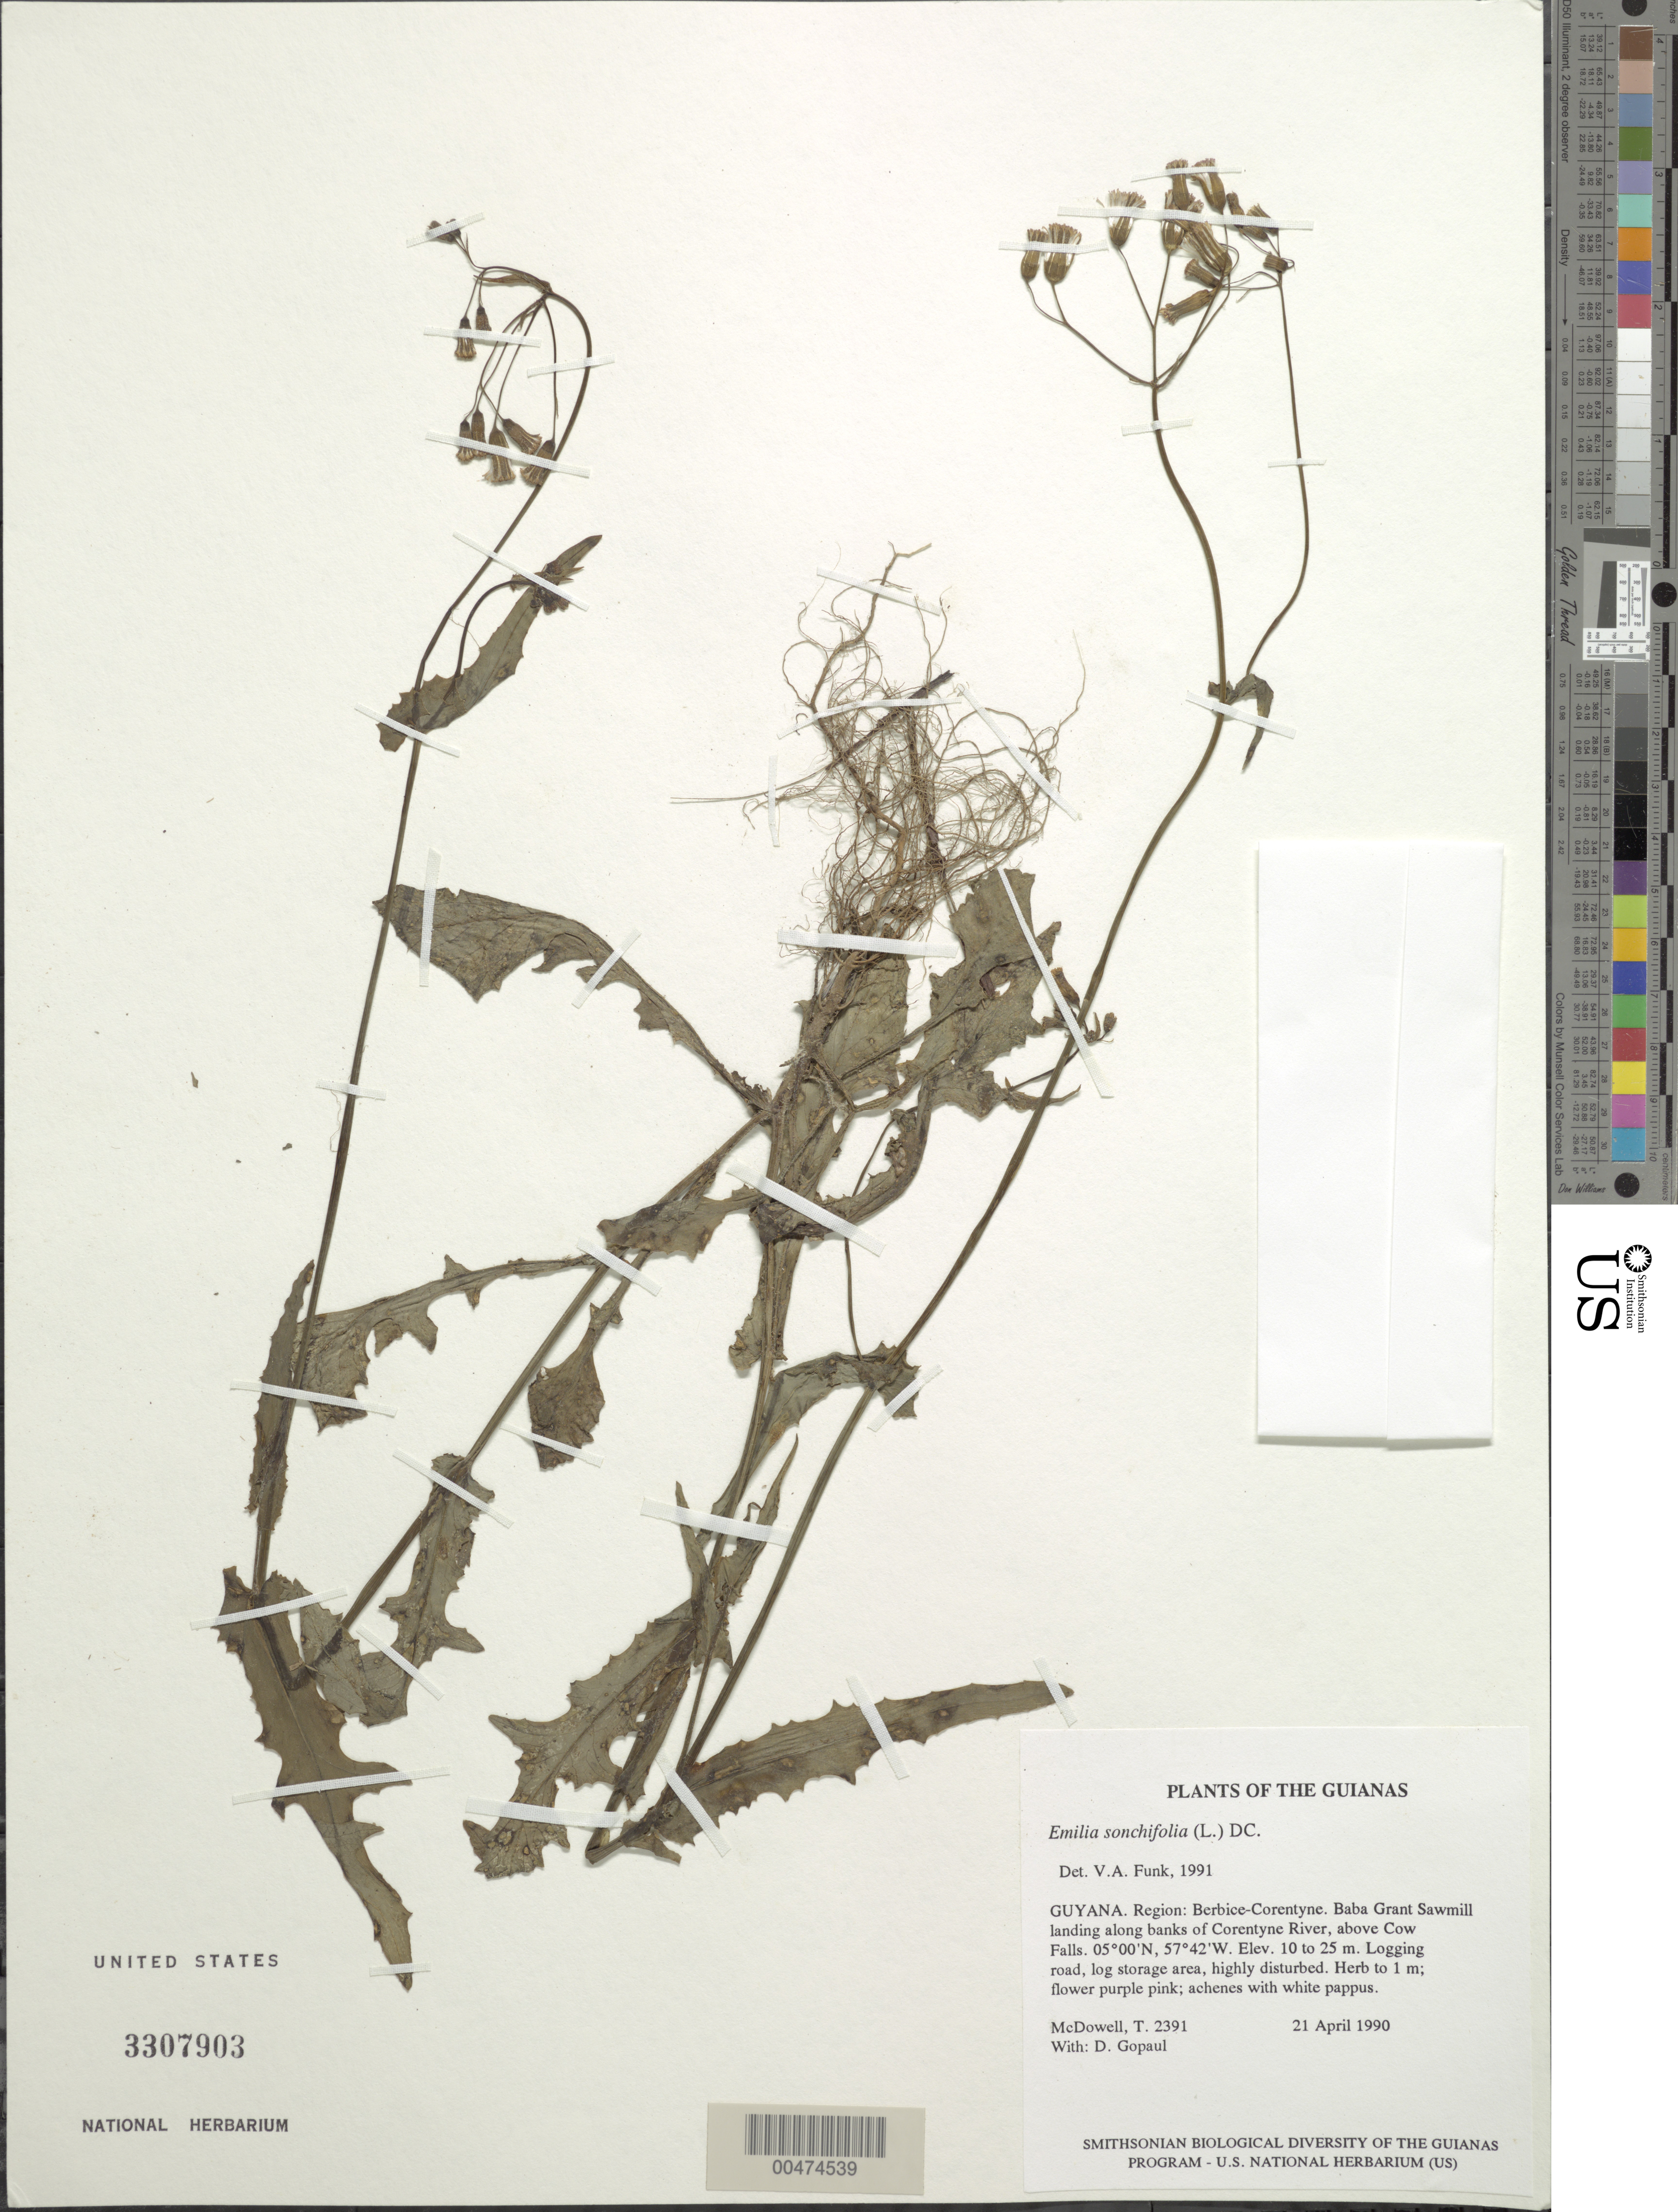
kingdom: Plantae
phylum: Tracheophyta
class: Magnoliopsida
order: Asterales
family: Asteraceae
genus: Emilia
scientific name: Emilia sonchifolia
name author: (L.) DC.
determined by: Funk, Vicki A., (BOT), Smithsonian Institution - National Museum of Natural History (UNITED STATES)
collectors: T. McDowell & D. Gopaul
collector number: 2391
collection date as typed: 21 April 1990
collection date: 1990-04-21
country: Guyana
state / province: E. Berbice-Corentyne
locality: Baba Grant Sawmill landing along banks of Corentyne River, above Cow Falls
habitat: Logging road, log storage area, highly disturbed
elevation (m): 10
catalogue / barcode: US 3307903